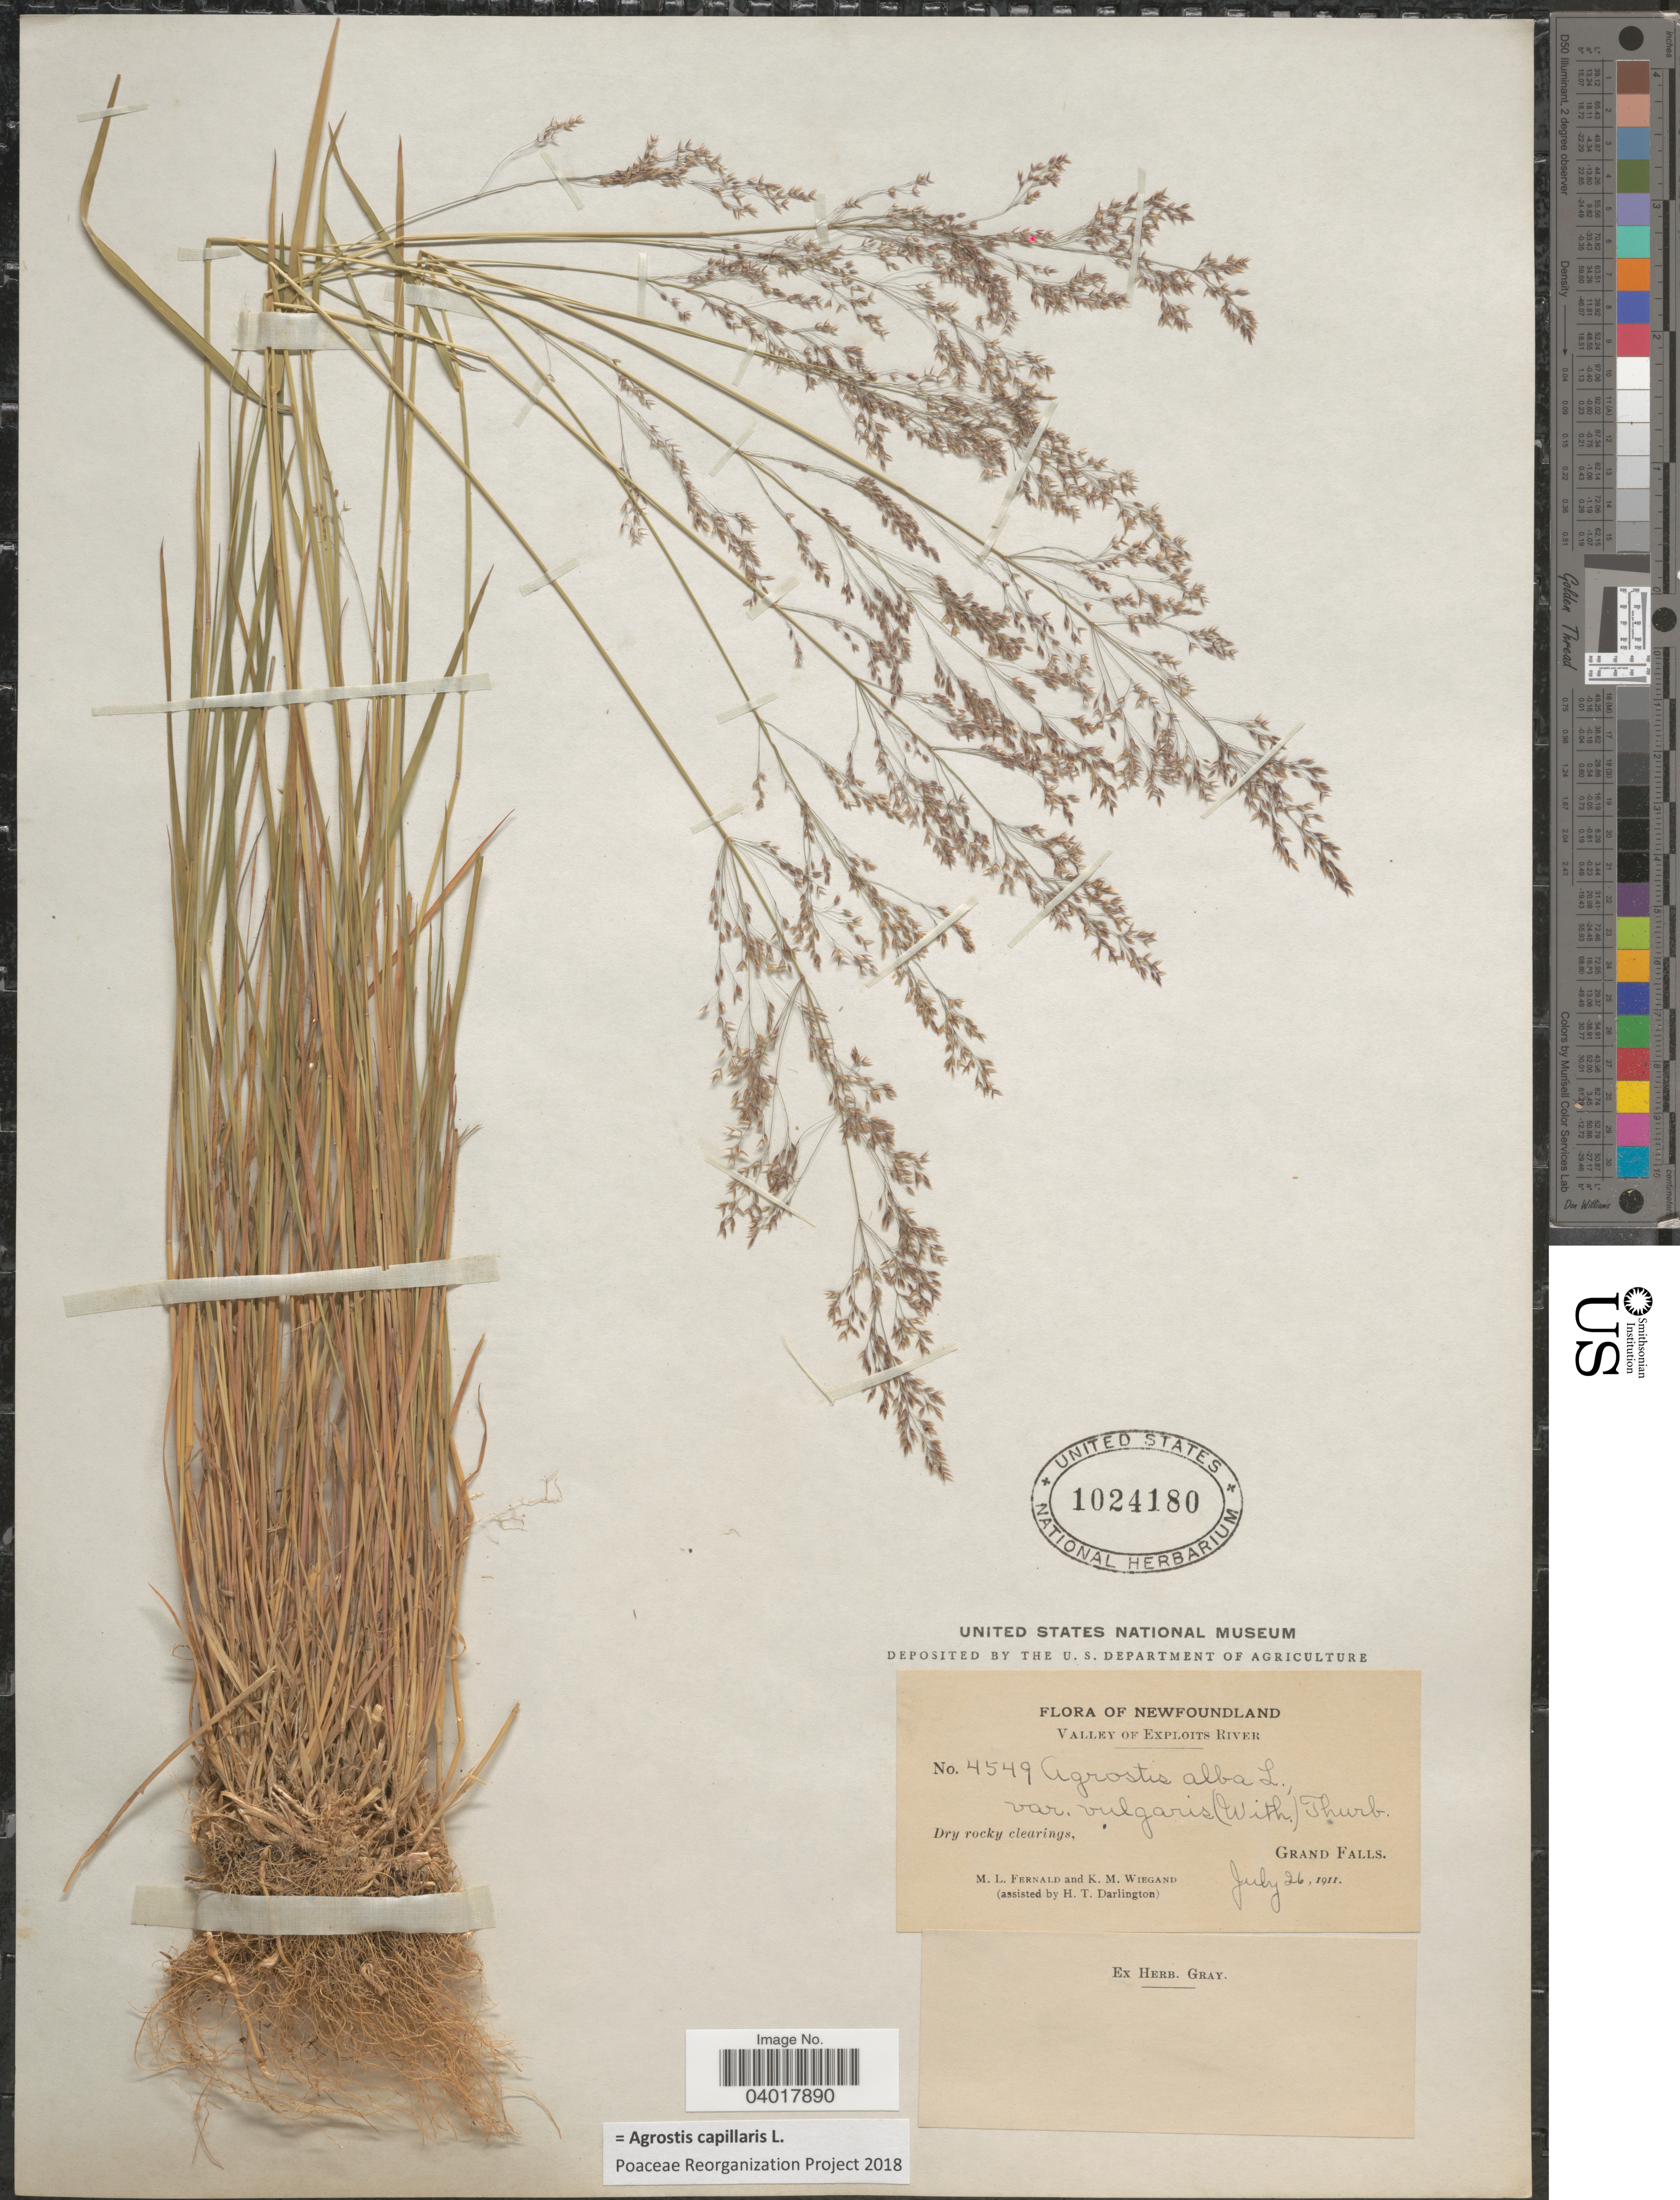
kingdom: Plantae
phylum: Tracheophyta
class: Liliopsida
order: Poales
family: Poaceae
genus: Agrostis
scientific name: Agrostis capillaris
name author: L.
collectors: M. L. Fernald, K. M. Wiegand & H. Darlington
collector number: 4549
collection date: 1911-07-26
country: Canada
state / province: Newfoundland and Labrador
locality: Valley of Exploits River. Dry rocky clearings, Grand Falls.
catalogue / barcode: US 1024180